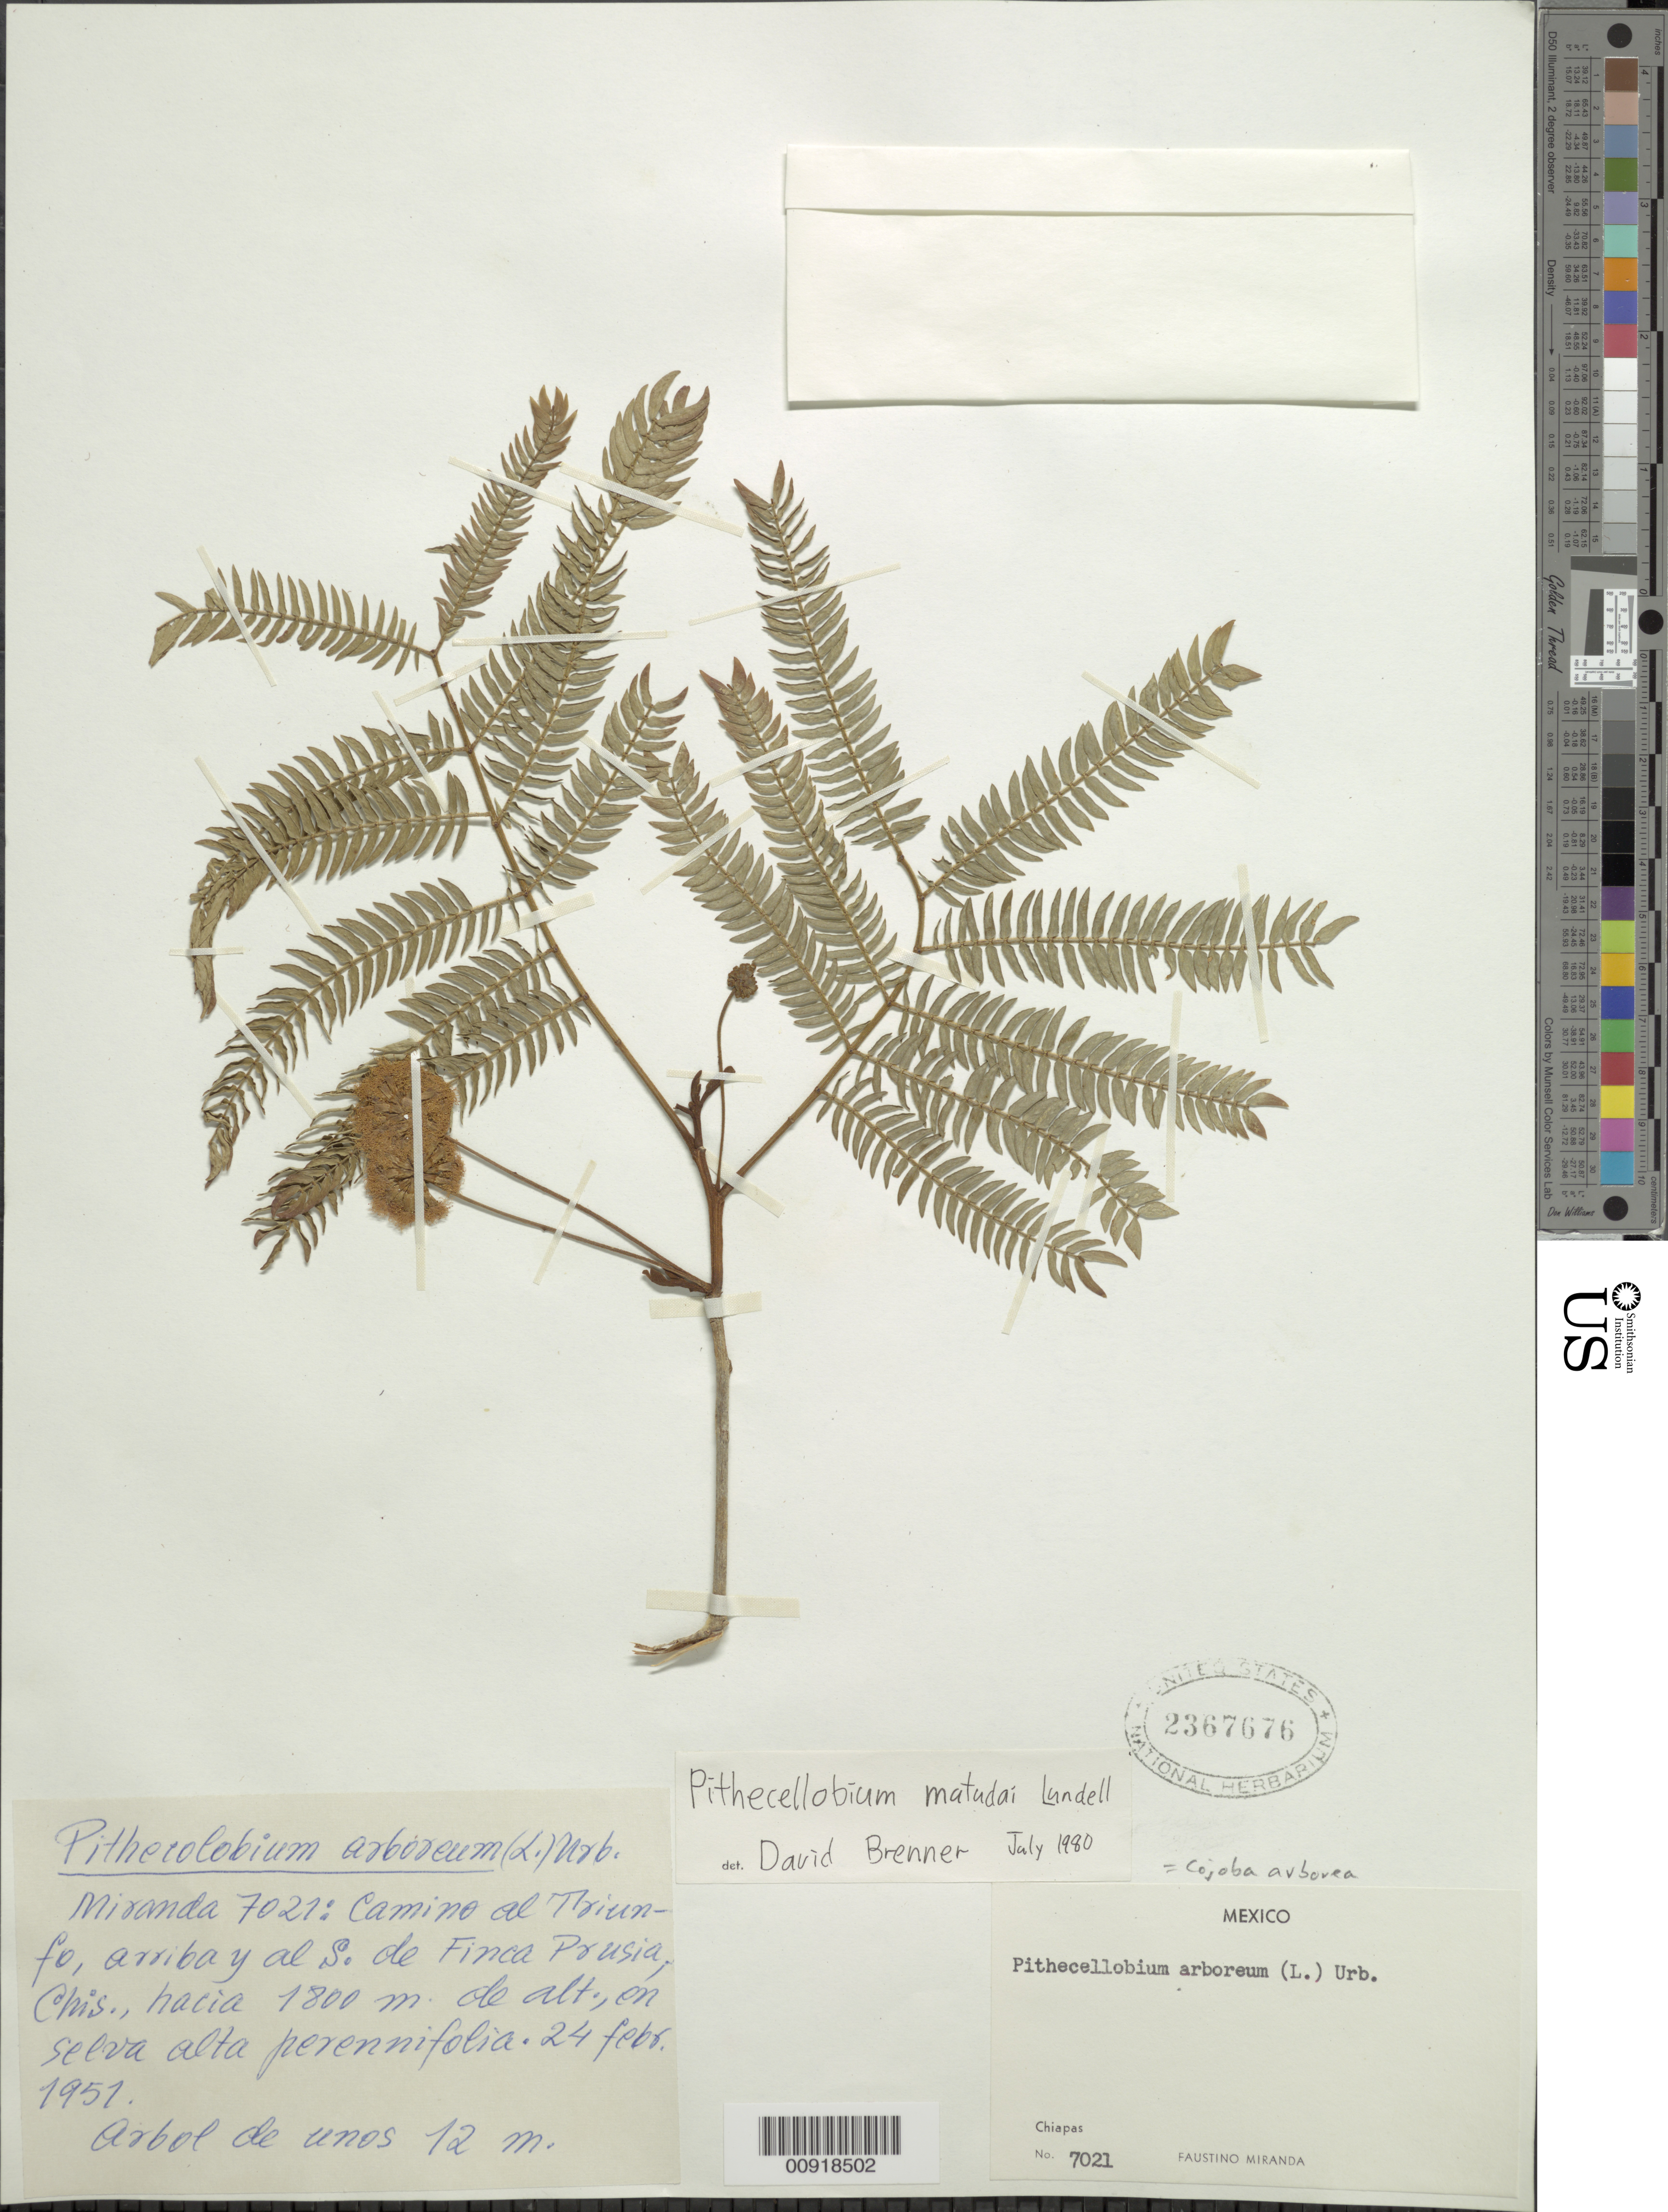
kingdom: Plantae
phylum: Tracheophyta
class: Magnoliopsida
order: Fabales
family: Fabaceae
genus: Cojoba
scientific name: Cojoba arborea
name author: (L.) Britton & Rose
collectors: Miranda G., F.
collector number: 7021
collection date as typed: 24 Feb 1951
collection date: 1951-02-24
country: Mexico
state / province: Chiapas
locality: Camino al Triunfo, arriba y al S de Finca Prusia, Chiapas.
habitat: En selva alta perennifolia.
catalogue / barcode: US 2367676